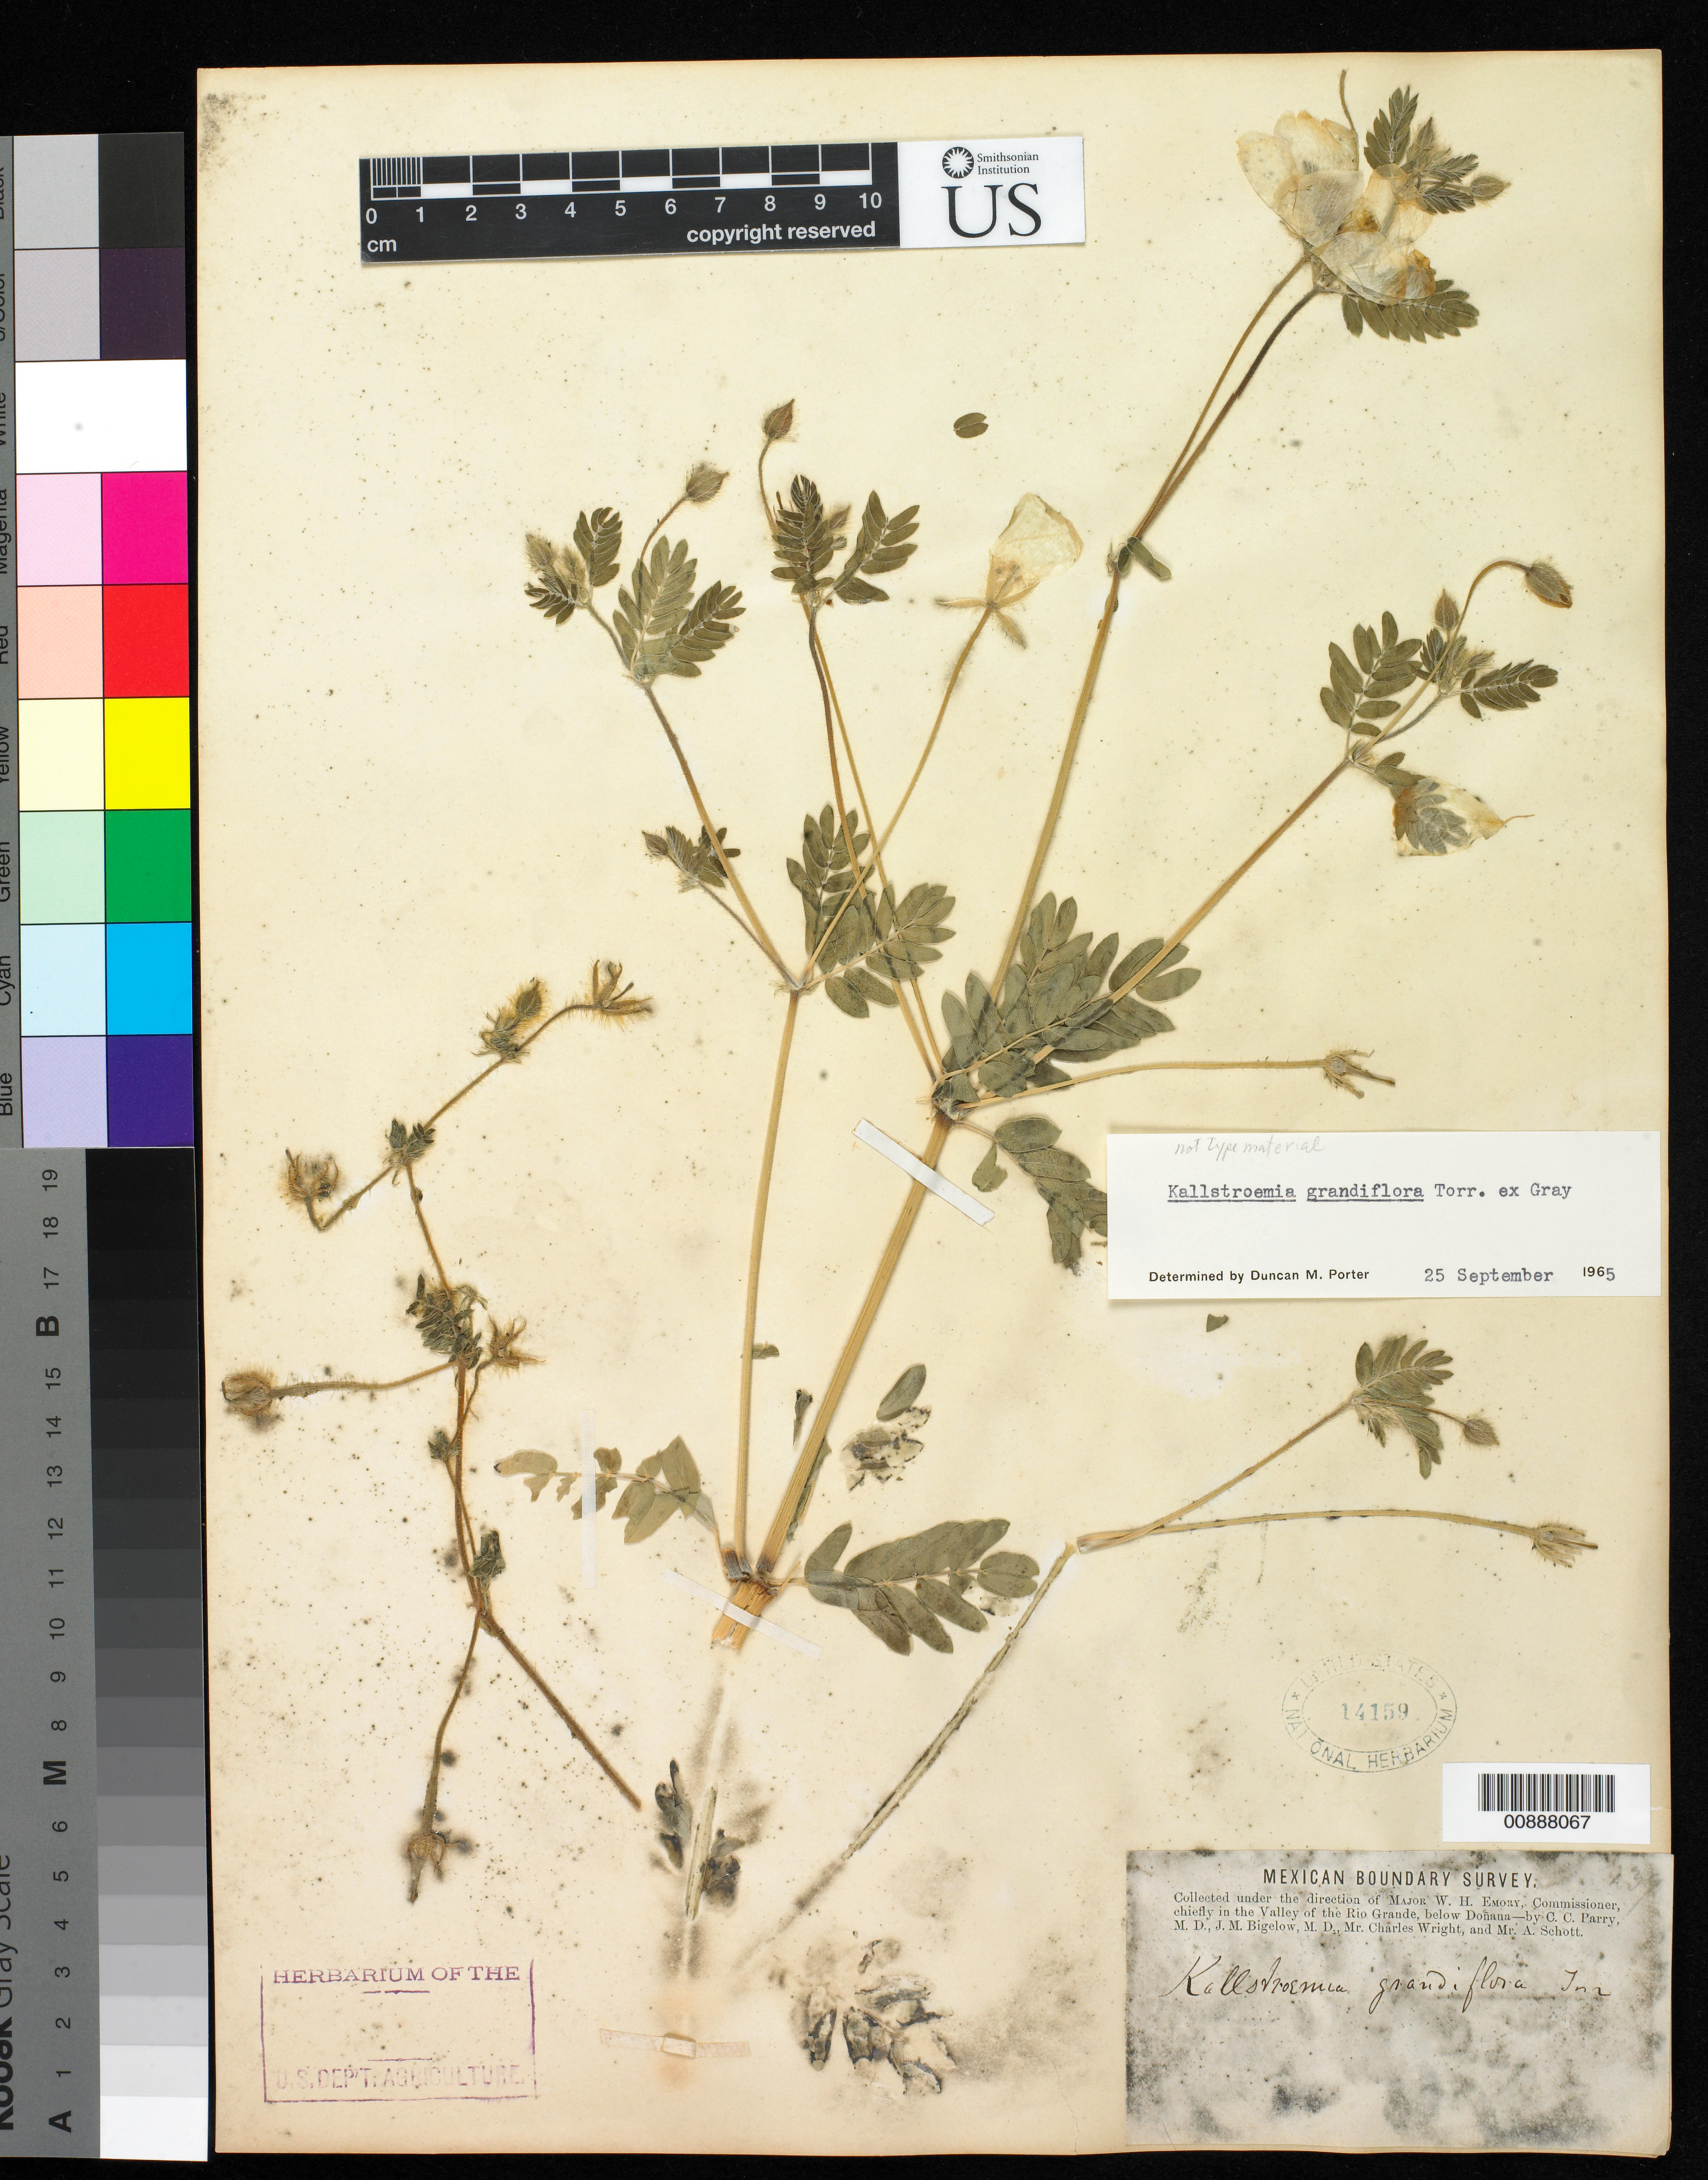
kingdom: Plantae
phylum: Tracheophyta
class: Magnoliopsida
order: Zygophyllales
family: Zygophyllaceae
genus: Kallstroemia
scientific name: Kallstroemia grandiflora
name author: Torr. ex A. Gray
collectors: C. C. Parry, J. M. Bigelow, C. Wright & A. C. V. Schott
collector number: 139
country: United States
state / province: New Mexico / Texas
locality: Valley of the Rio Grande, below Doñana.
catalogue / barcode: US 14159